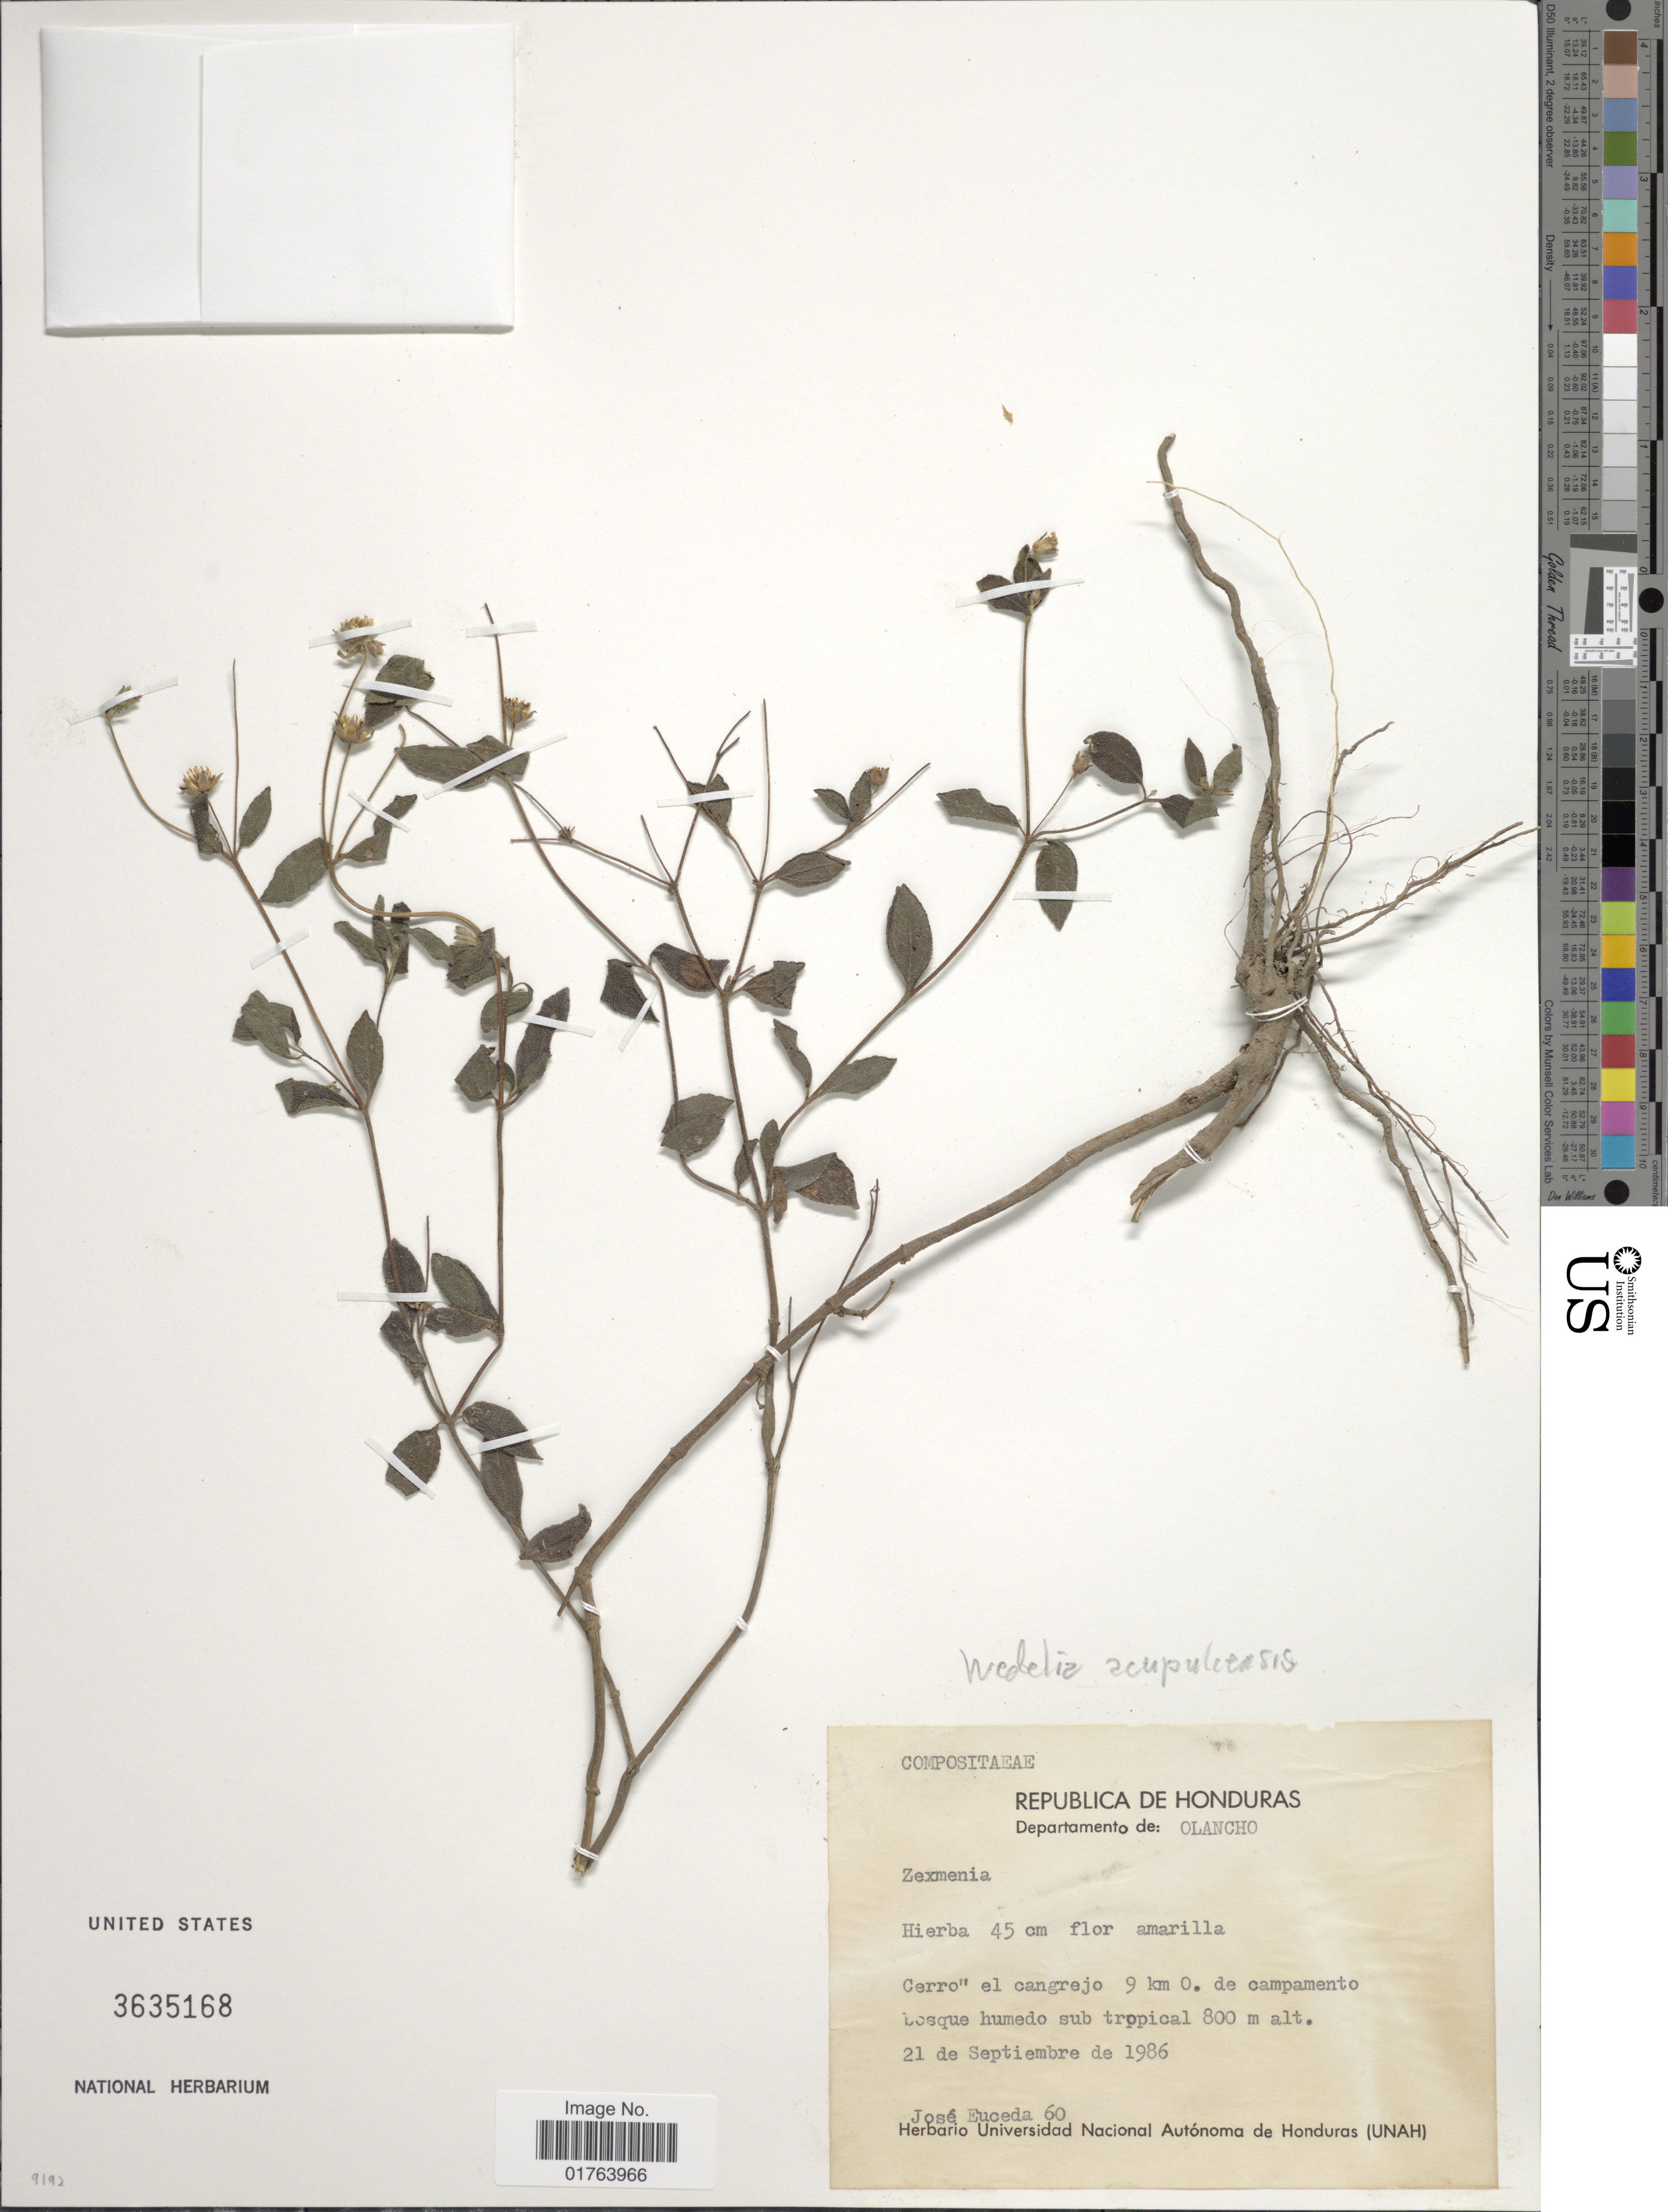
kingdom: Plantae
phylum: Tracheophyta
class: Magnoliopsida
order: Asterales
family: Asteraceae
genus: Wedelia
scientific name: Wedelia acapulcensis var. acapulcensis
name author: Kunth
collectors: J. Euceda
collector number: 60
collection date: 1986-09-21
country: Honduras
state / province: Olancho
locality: Cerro el cangrejo 9 km 0. de campamento bosque humedo sub tropical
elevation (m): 800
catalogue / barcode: US 3635168